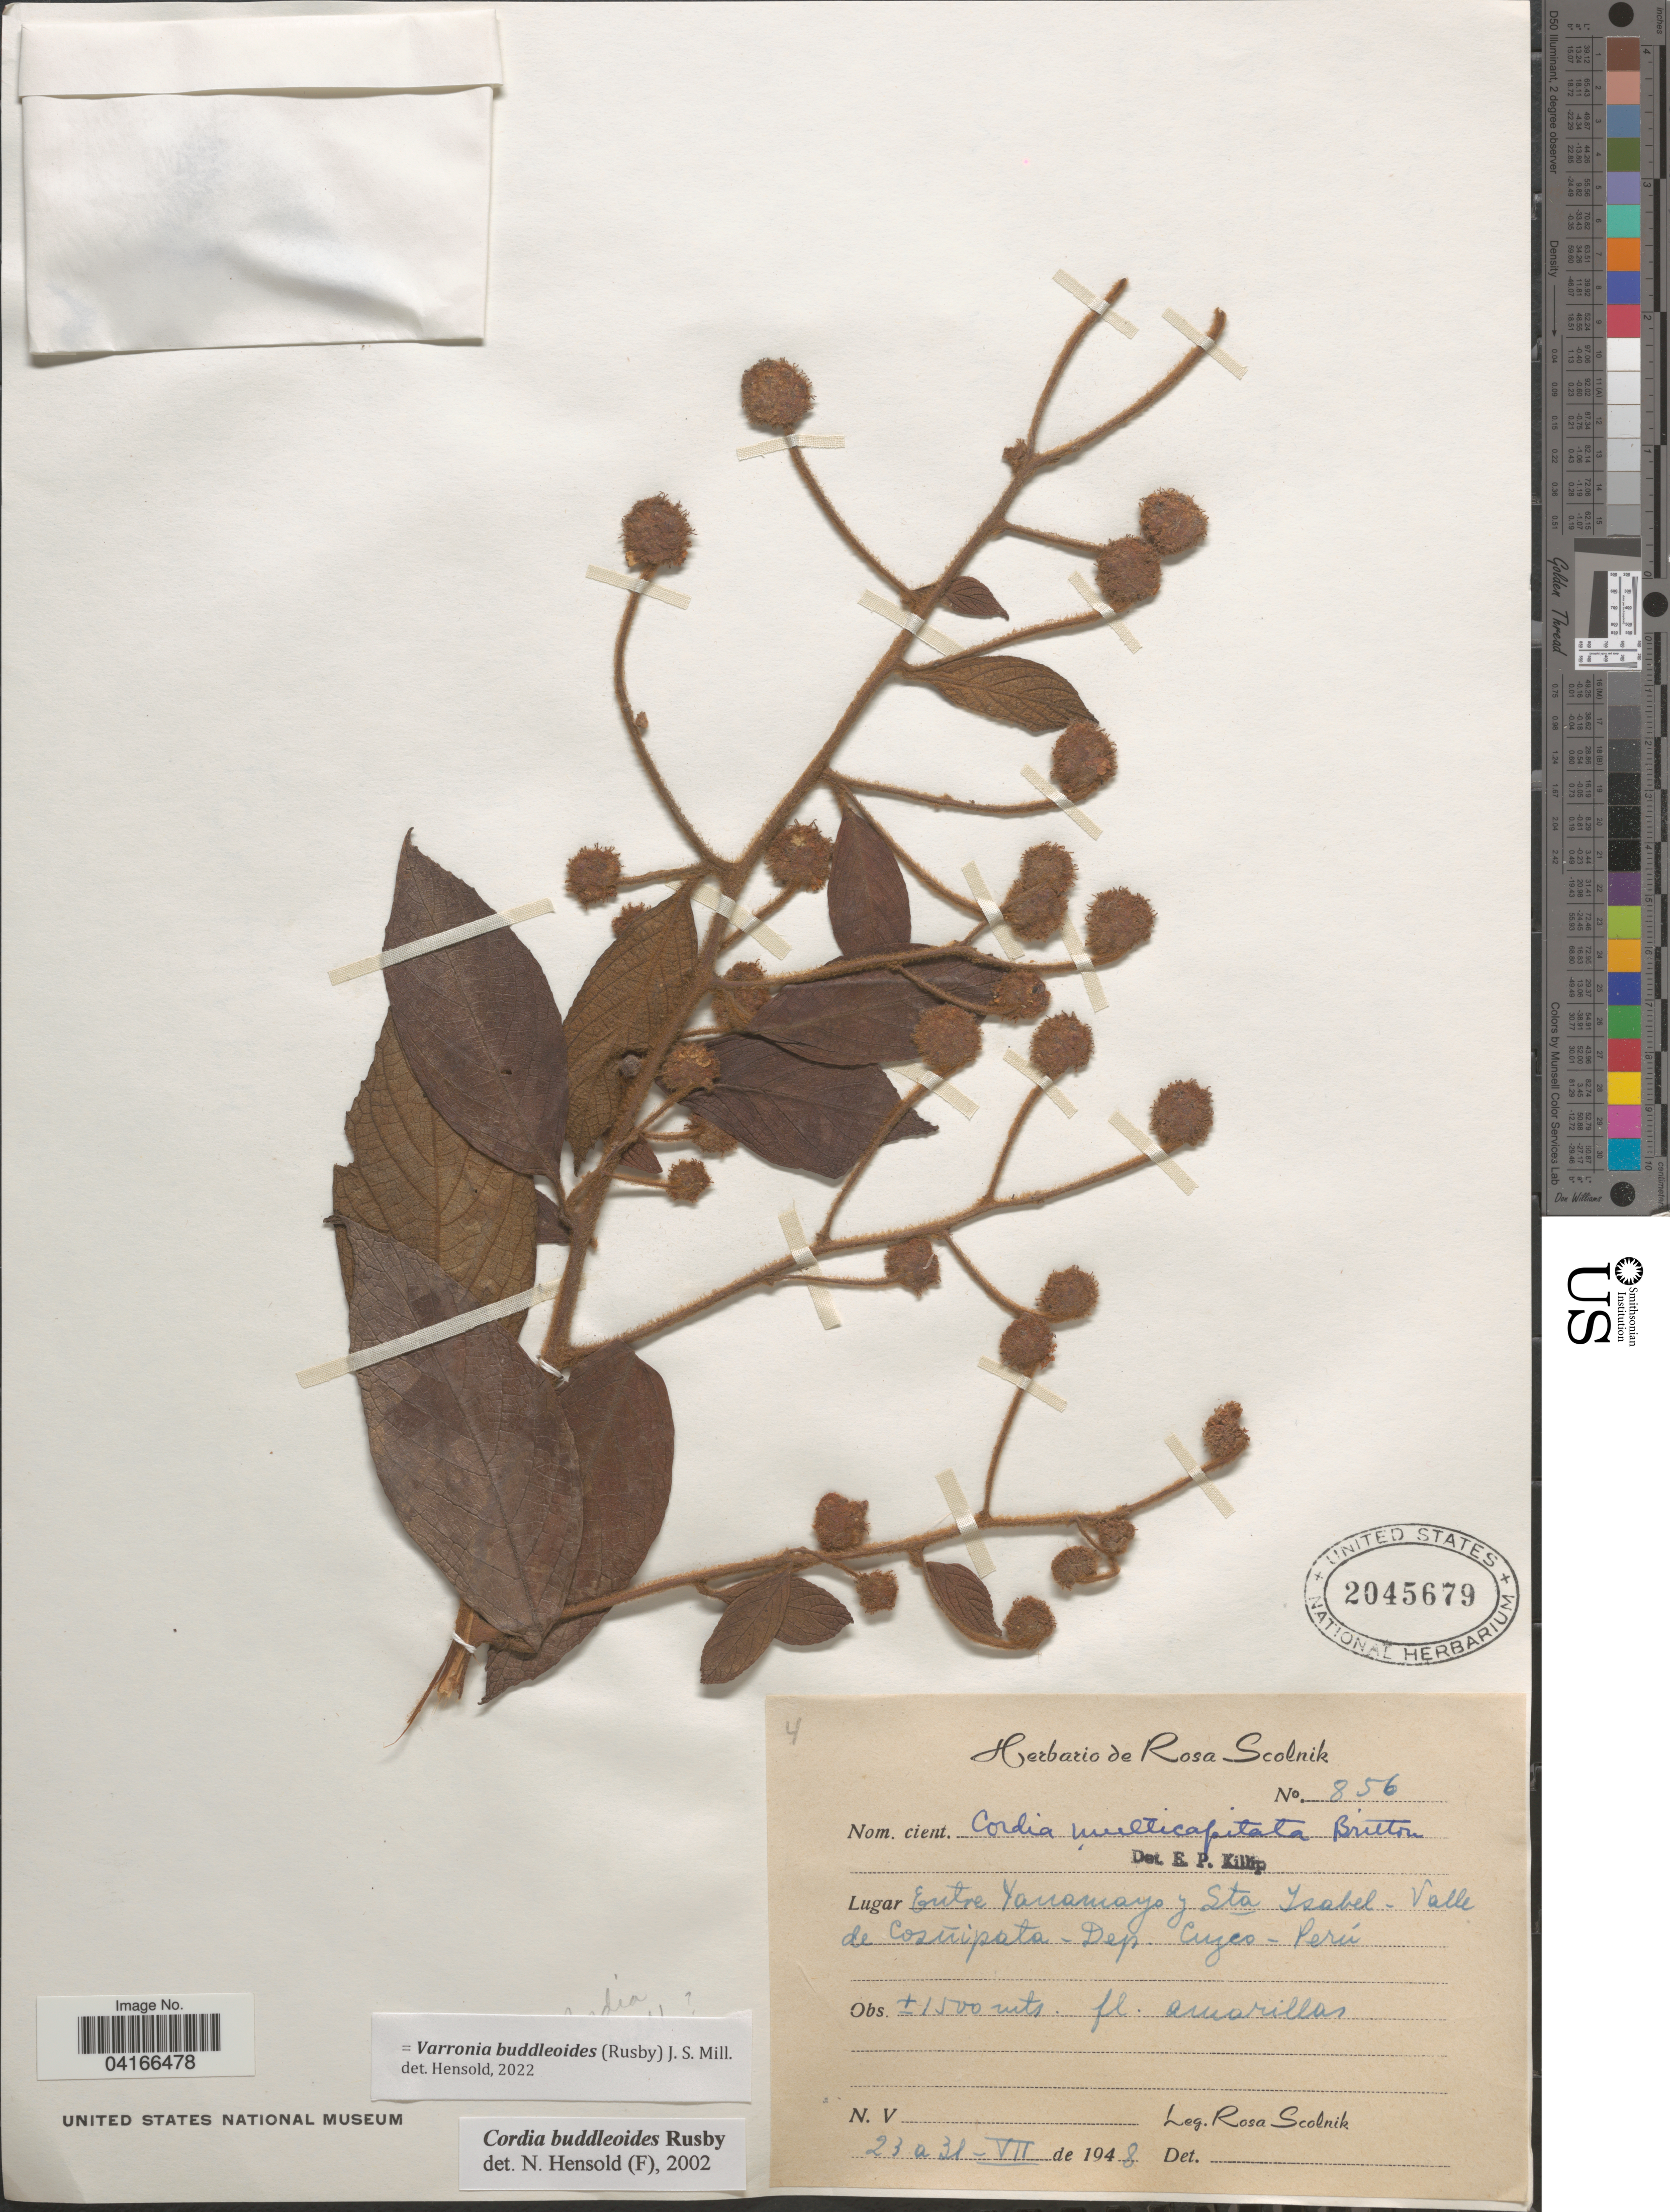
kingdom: Plantae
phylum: Tracheophyta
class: Magnoliopsida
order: Boraginales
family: Cordiaceae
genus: Varronia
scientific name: Varronia buddleoides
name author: (Rusby) J.S. Mill.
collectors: R. Scolnik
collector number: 856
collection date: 1948-07-23/1948-07-31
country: Peru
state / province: Cusco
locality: Entre Yanamayo y Sta Isabel - Valle de Costupa [interpreted]-Dep. Cuzco.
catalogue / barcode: US 2045679